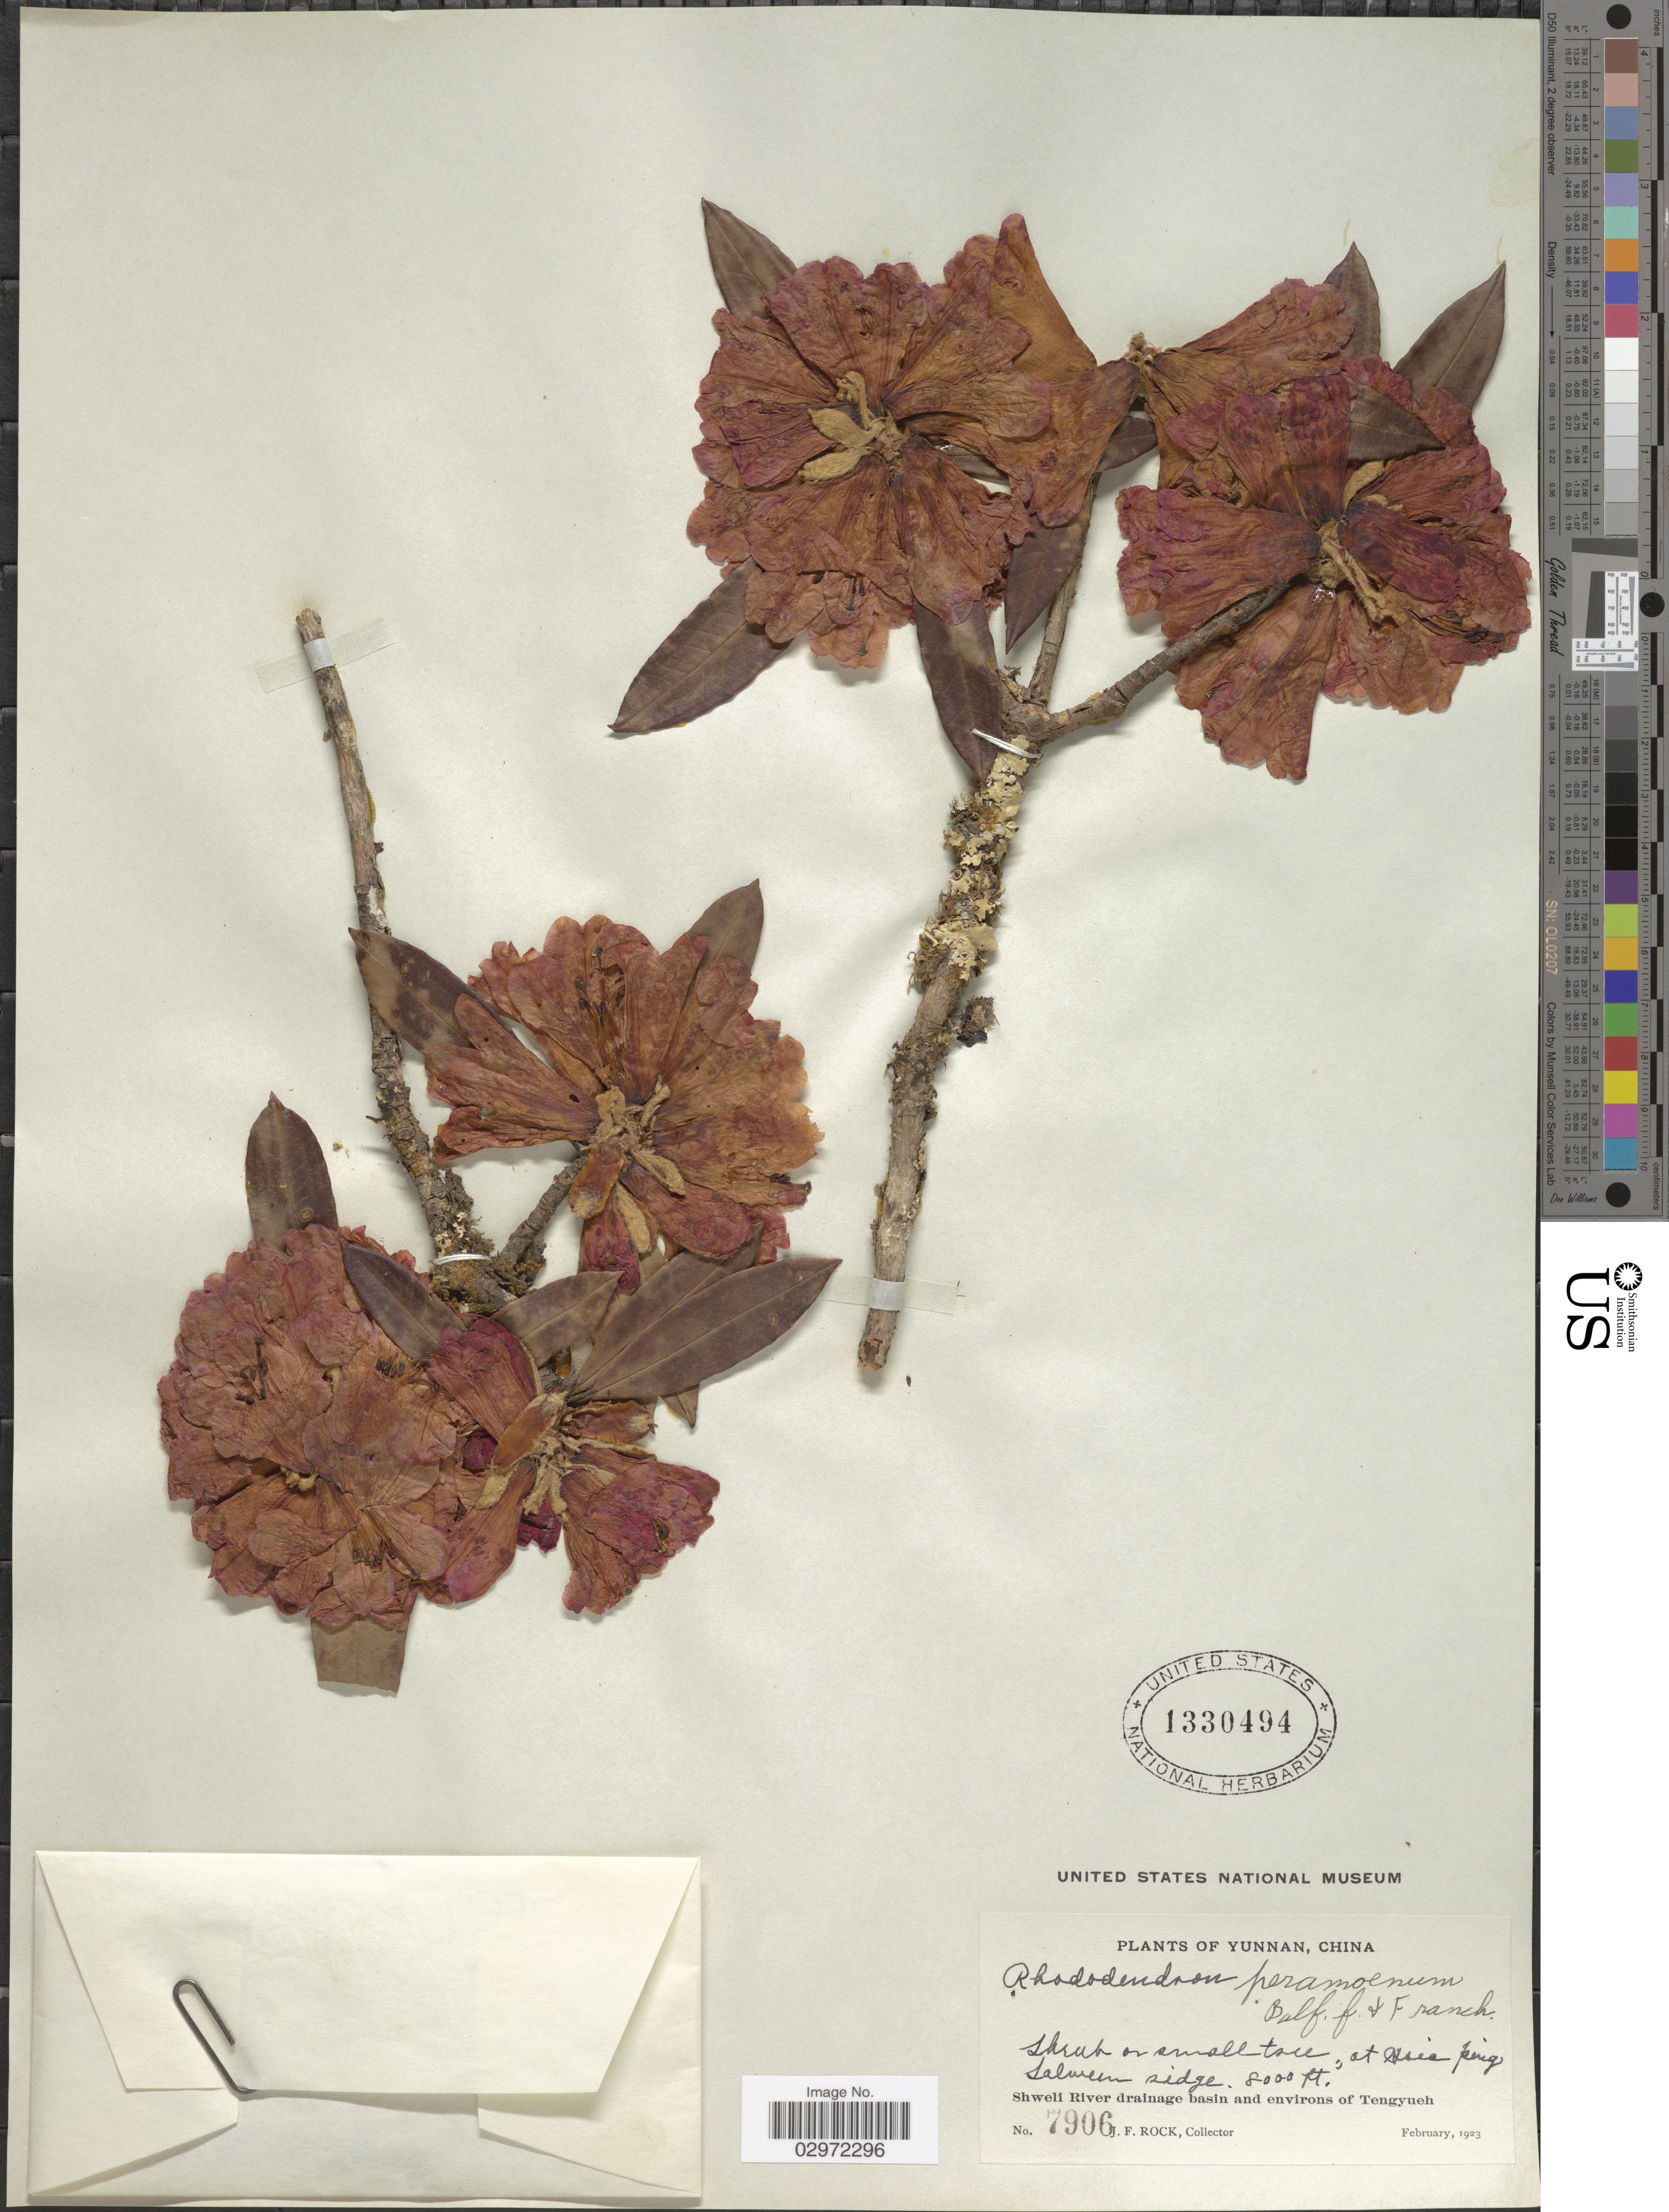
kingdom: Plantae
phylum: Tracheophyta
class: Magnoliopsida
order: Ericales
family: Ericaceae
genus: Rhododendron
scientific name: Rhododendron peramoenum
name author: Balf. f. & Forrest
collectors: J. Rock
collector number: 7906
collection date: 1923-02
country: China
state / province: Yunnan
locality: Hsia ping Salween Ridge, Shweli River drainage basin and environs of Tengyueh.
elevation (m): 2438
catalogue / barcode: US 1330494